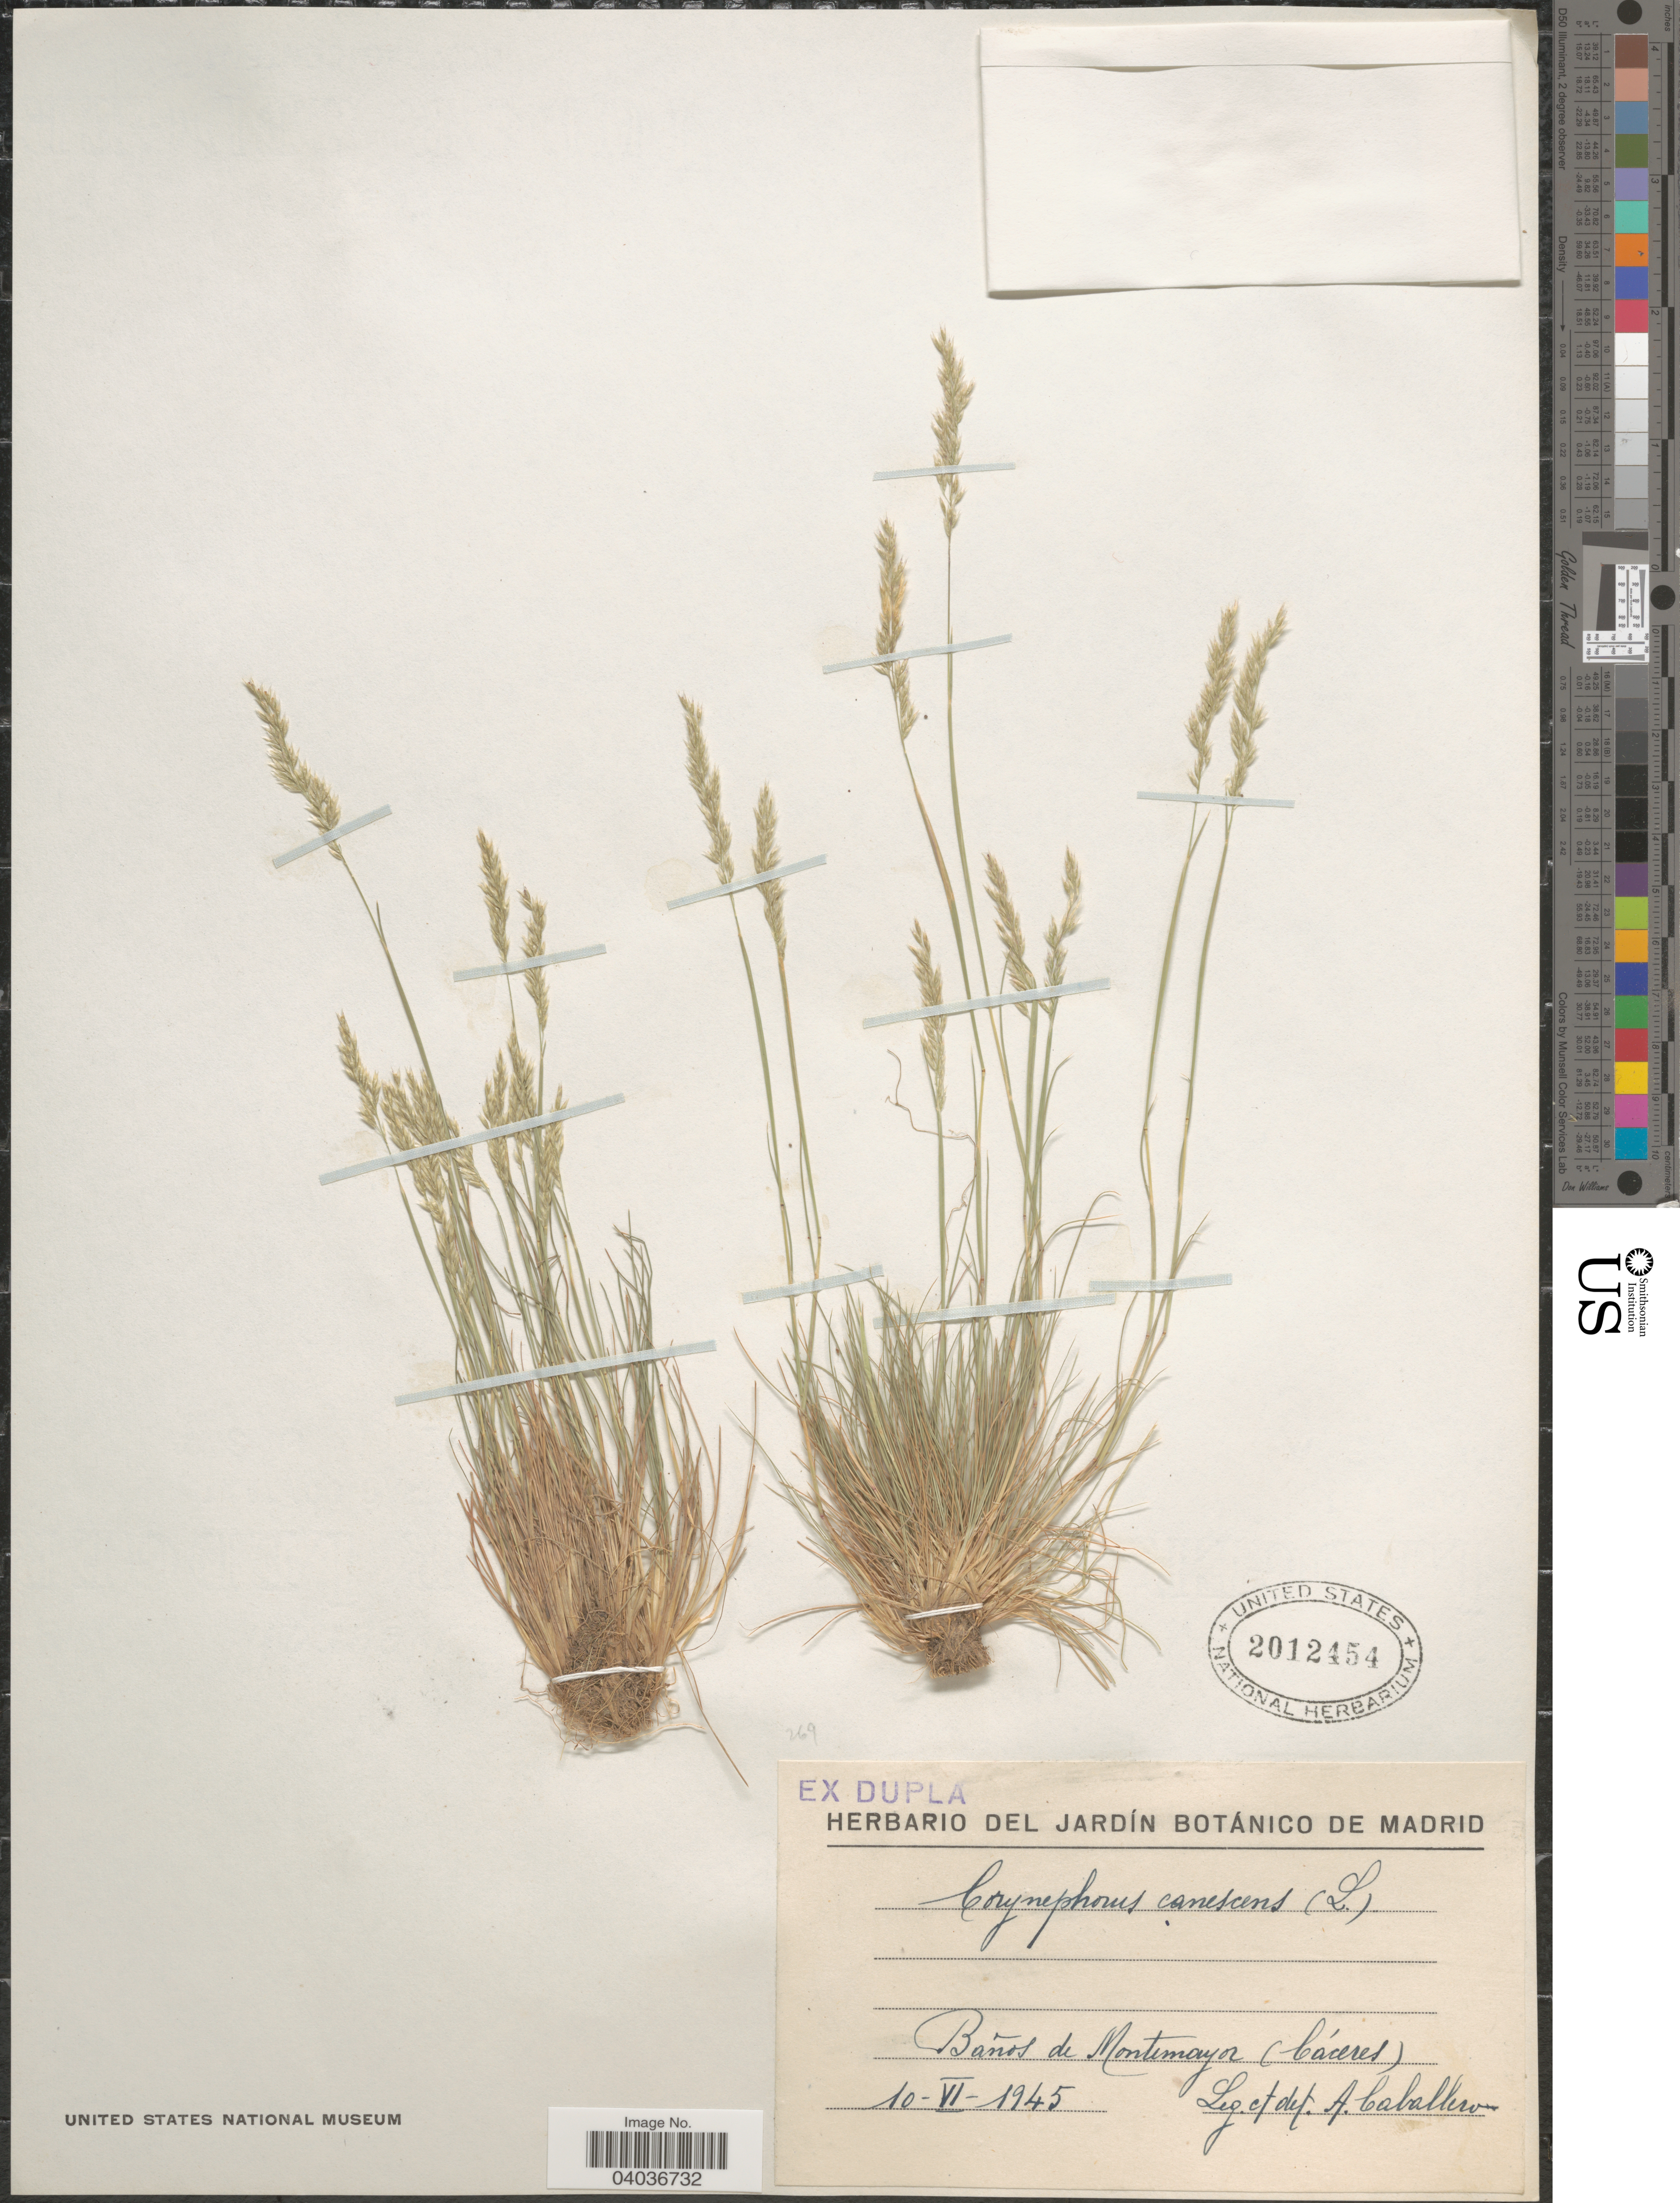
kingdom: Plantae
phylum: Tracheophyta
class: Liliopsida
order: Poales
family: Poaceae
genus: Corynephorus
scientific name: Corynephorus canescens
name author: (L, MEL) P. Beauv.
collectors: A. Caballero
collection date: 1945-06-10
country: Spain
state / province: Madrid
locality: Baños de Montemayor (Cáceres).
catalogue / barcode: US 2012454